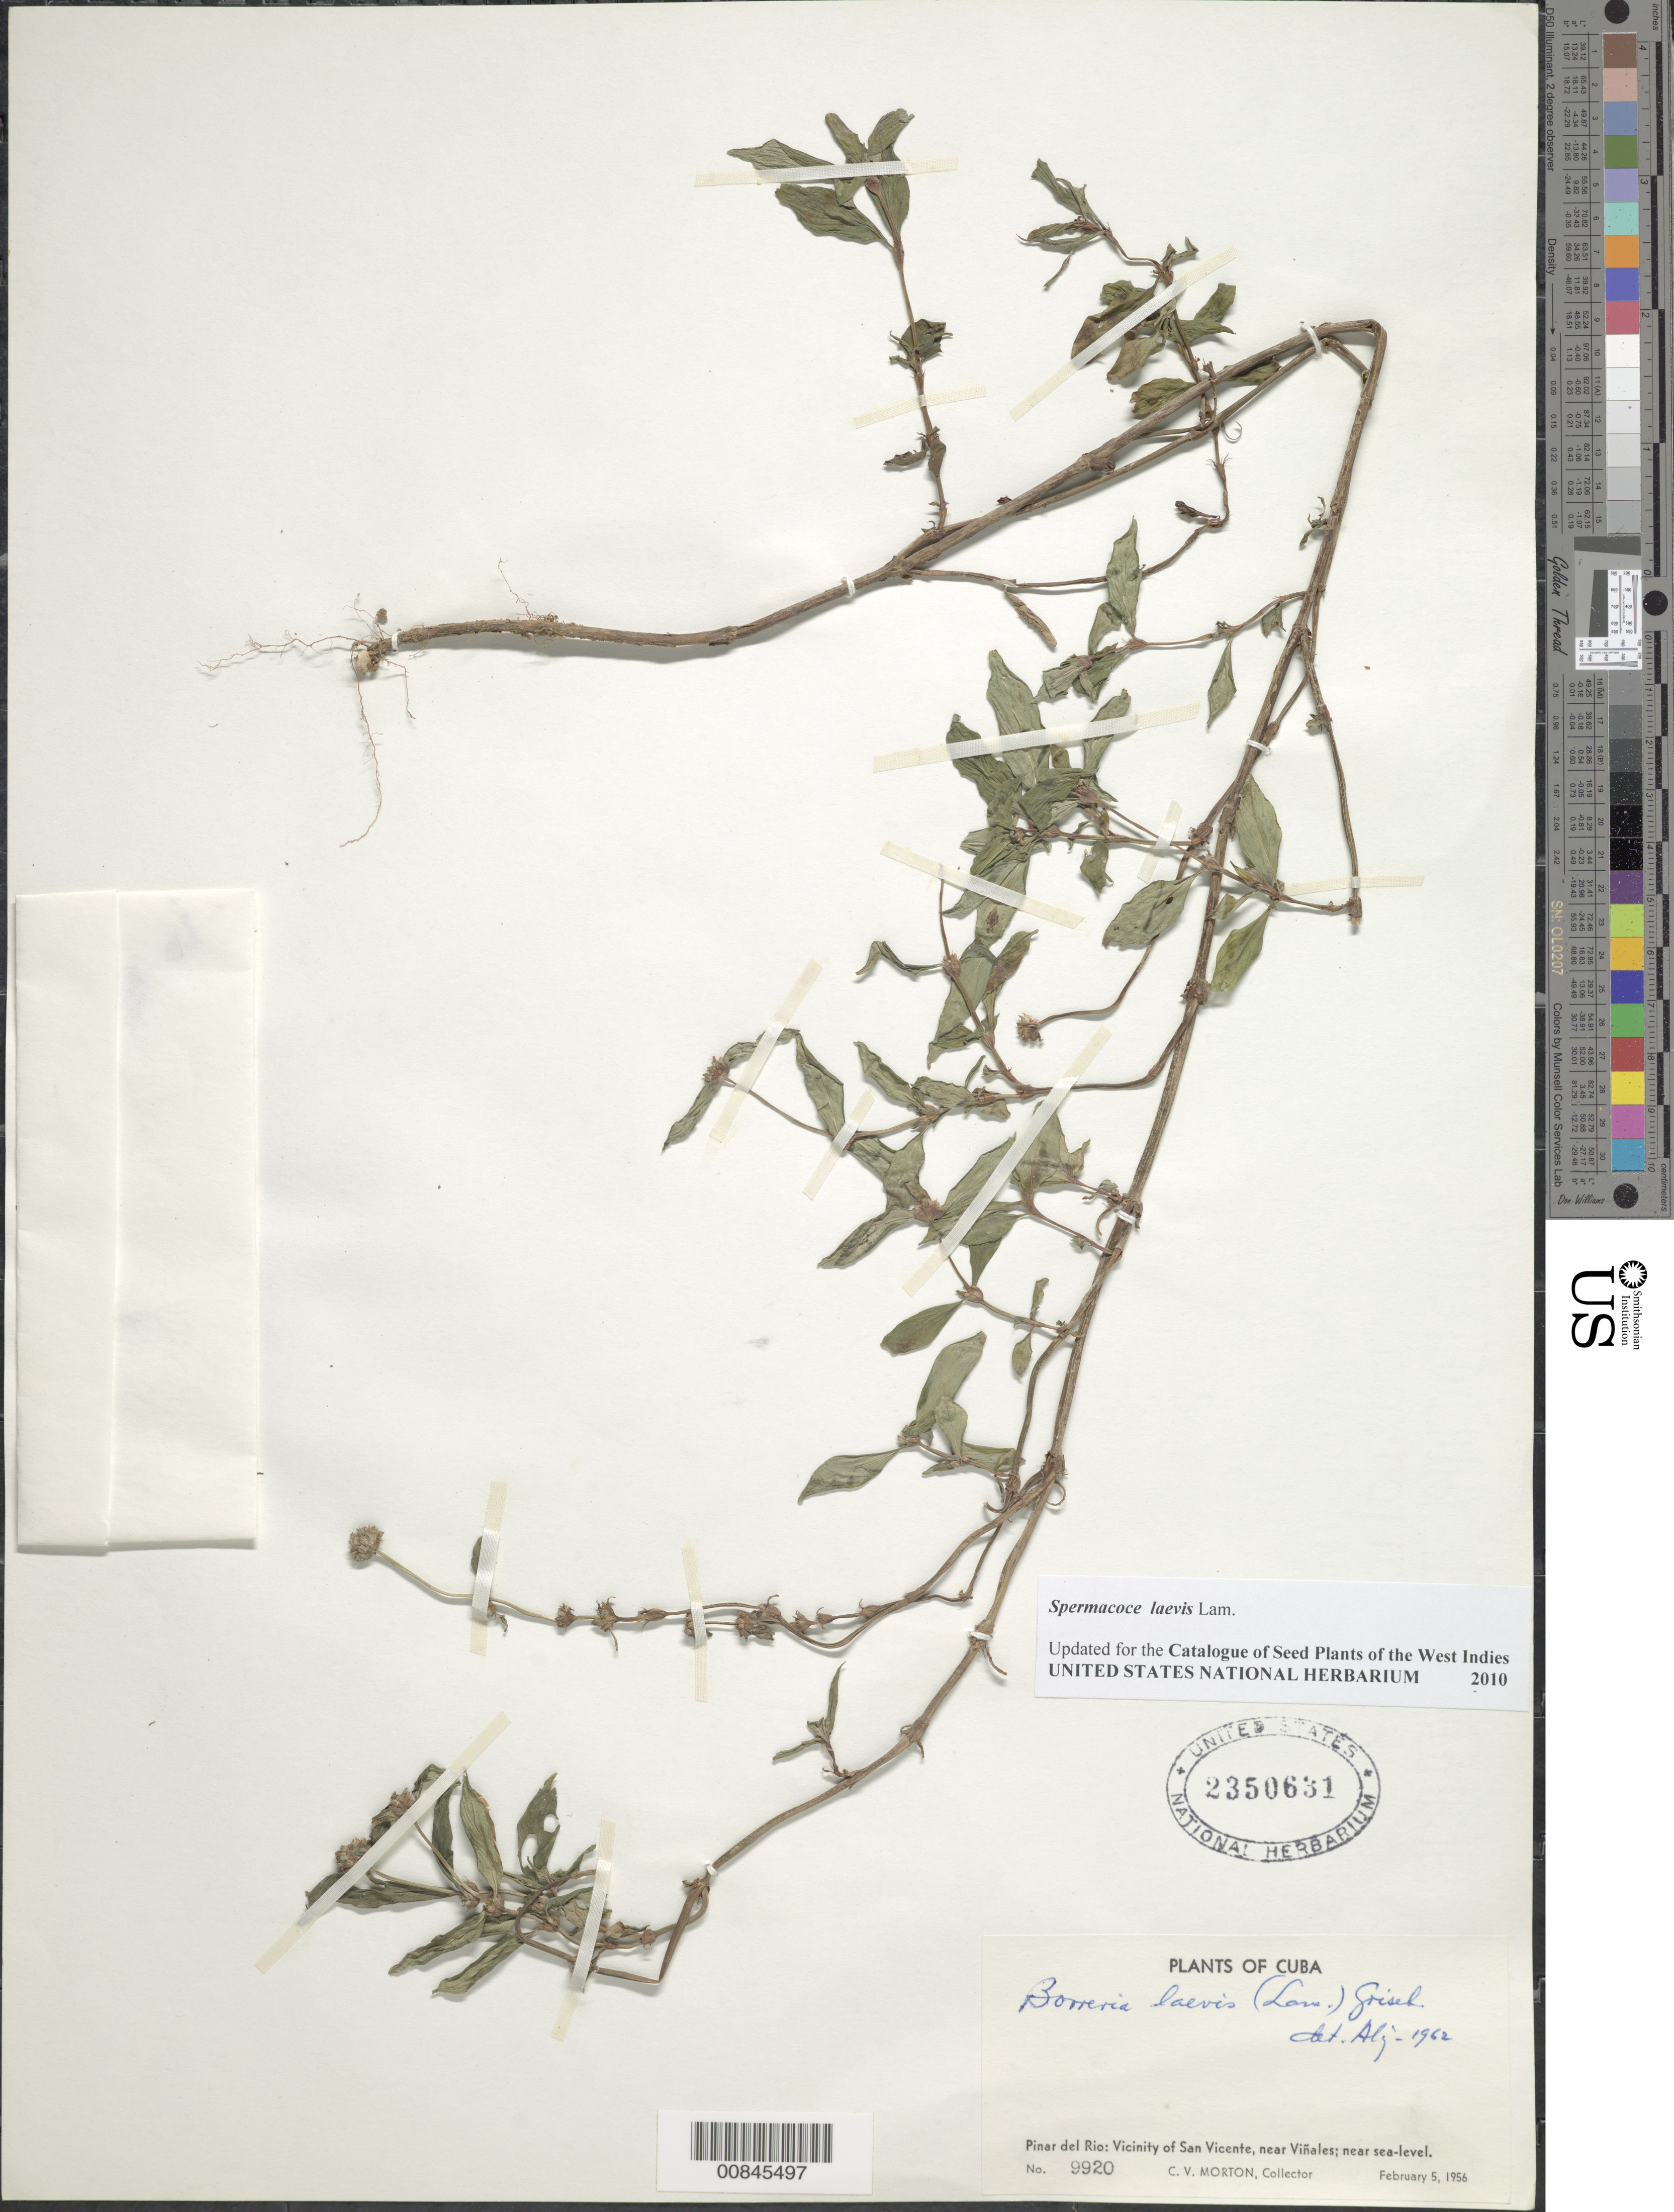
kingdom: Plantae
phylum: Tracheophyta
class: Magnoliopsida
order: Gentianales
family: Rubiaceae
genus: Spermacoce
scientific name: Spermacoce laevis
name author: Lam.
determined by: Liogier, Alain H.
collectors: C. V. Morton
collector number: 9920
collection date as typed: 05 Feb 1956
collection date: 1956-02-05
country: Cuba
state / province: Pinar del Río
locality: Vicinity of San Vincente, near Viñales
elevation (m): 0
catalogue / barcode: US 2350631